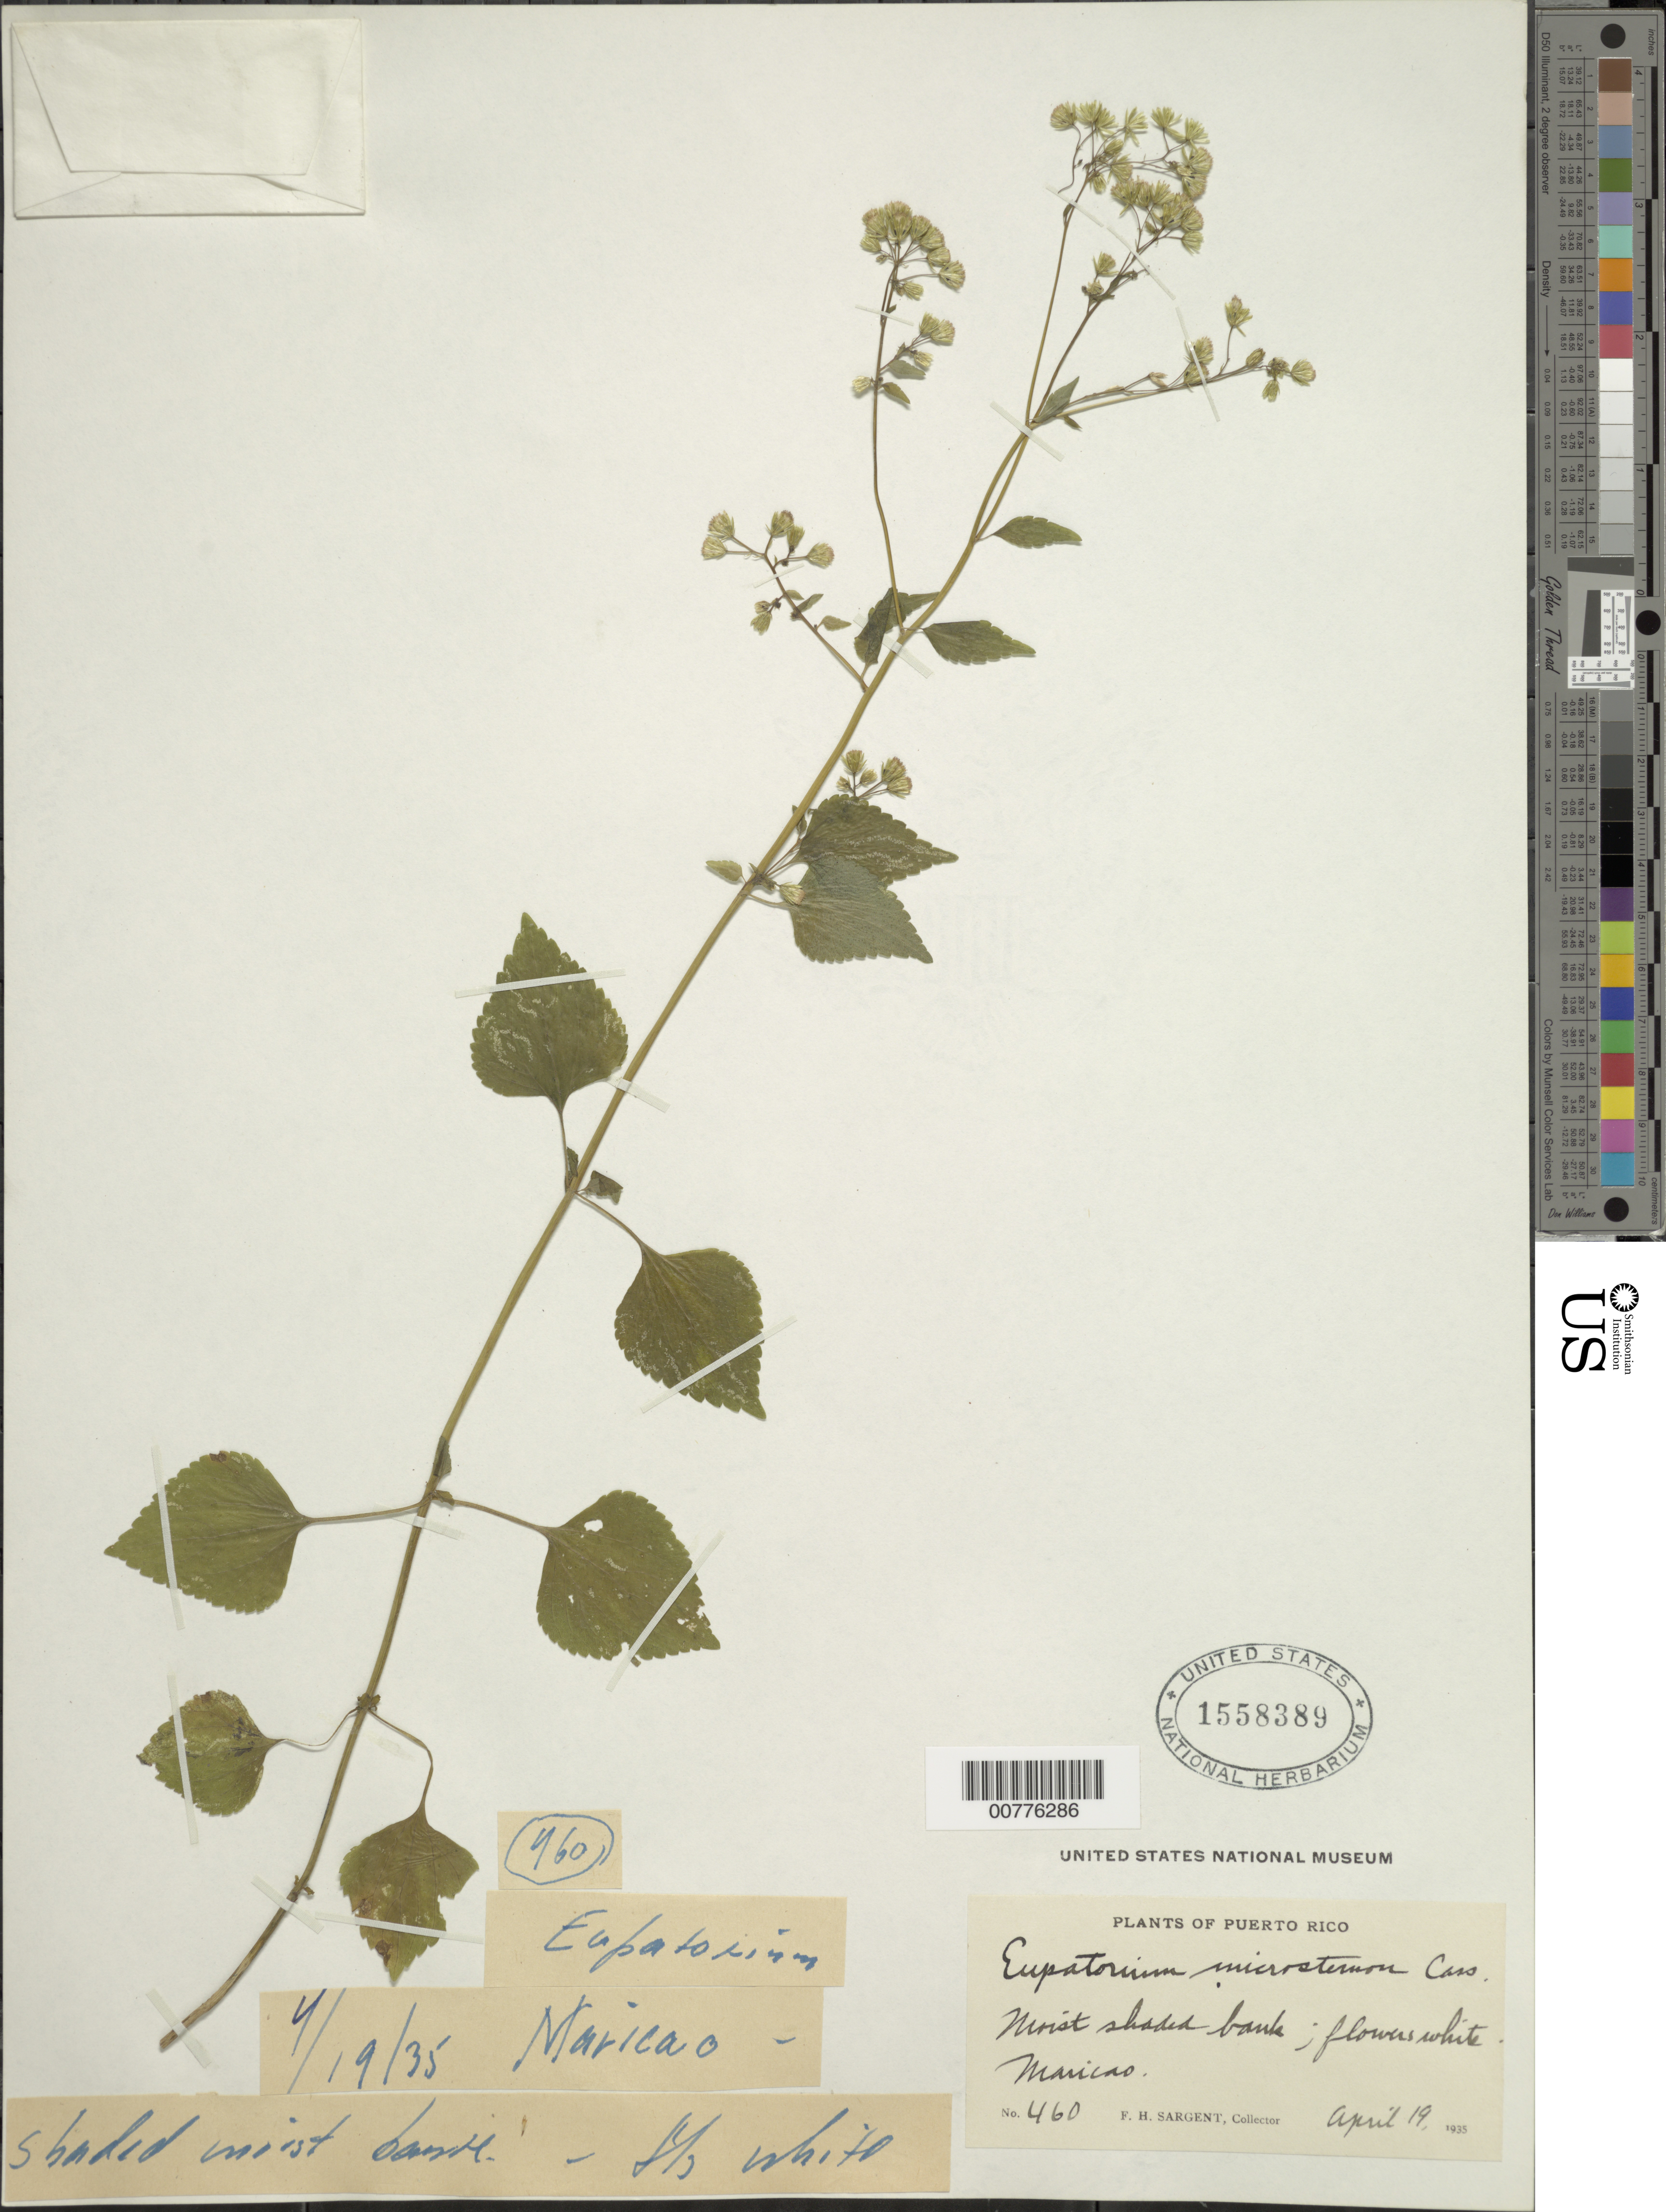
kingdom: Plantae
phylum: Tracheophyta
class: Magnoliopsida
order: Asterales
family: Asteraceae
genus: Fleischmannia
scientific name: Fleischmannia microstemon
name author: (Cass.) R.M. King & H. Rob.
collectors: F. H. Sargent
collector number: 460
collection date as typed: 19 Apr 1935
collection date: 1935-04-19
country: Puerto Rico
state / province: Maricao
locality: Maricao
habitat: Moist shaded bank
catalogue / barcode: US 1558389